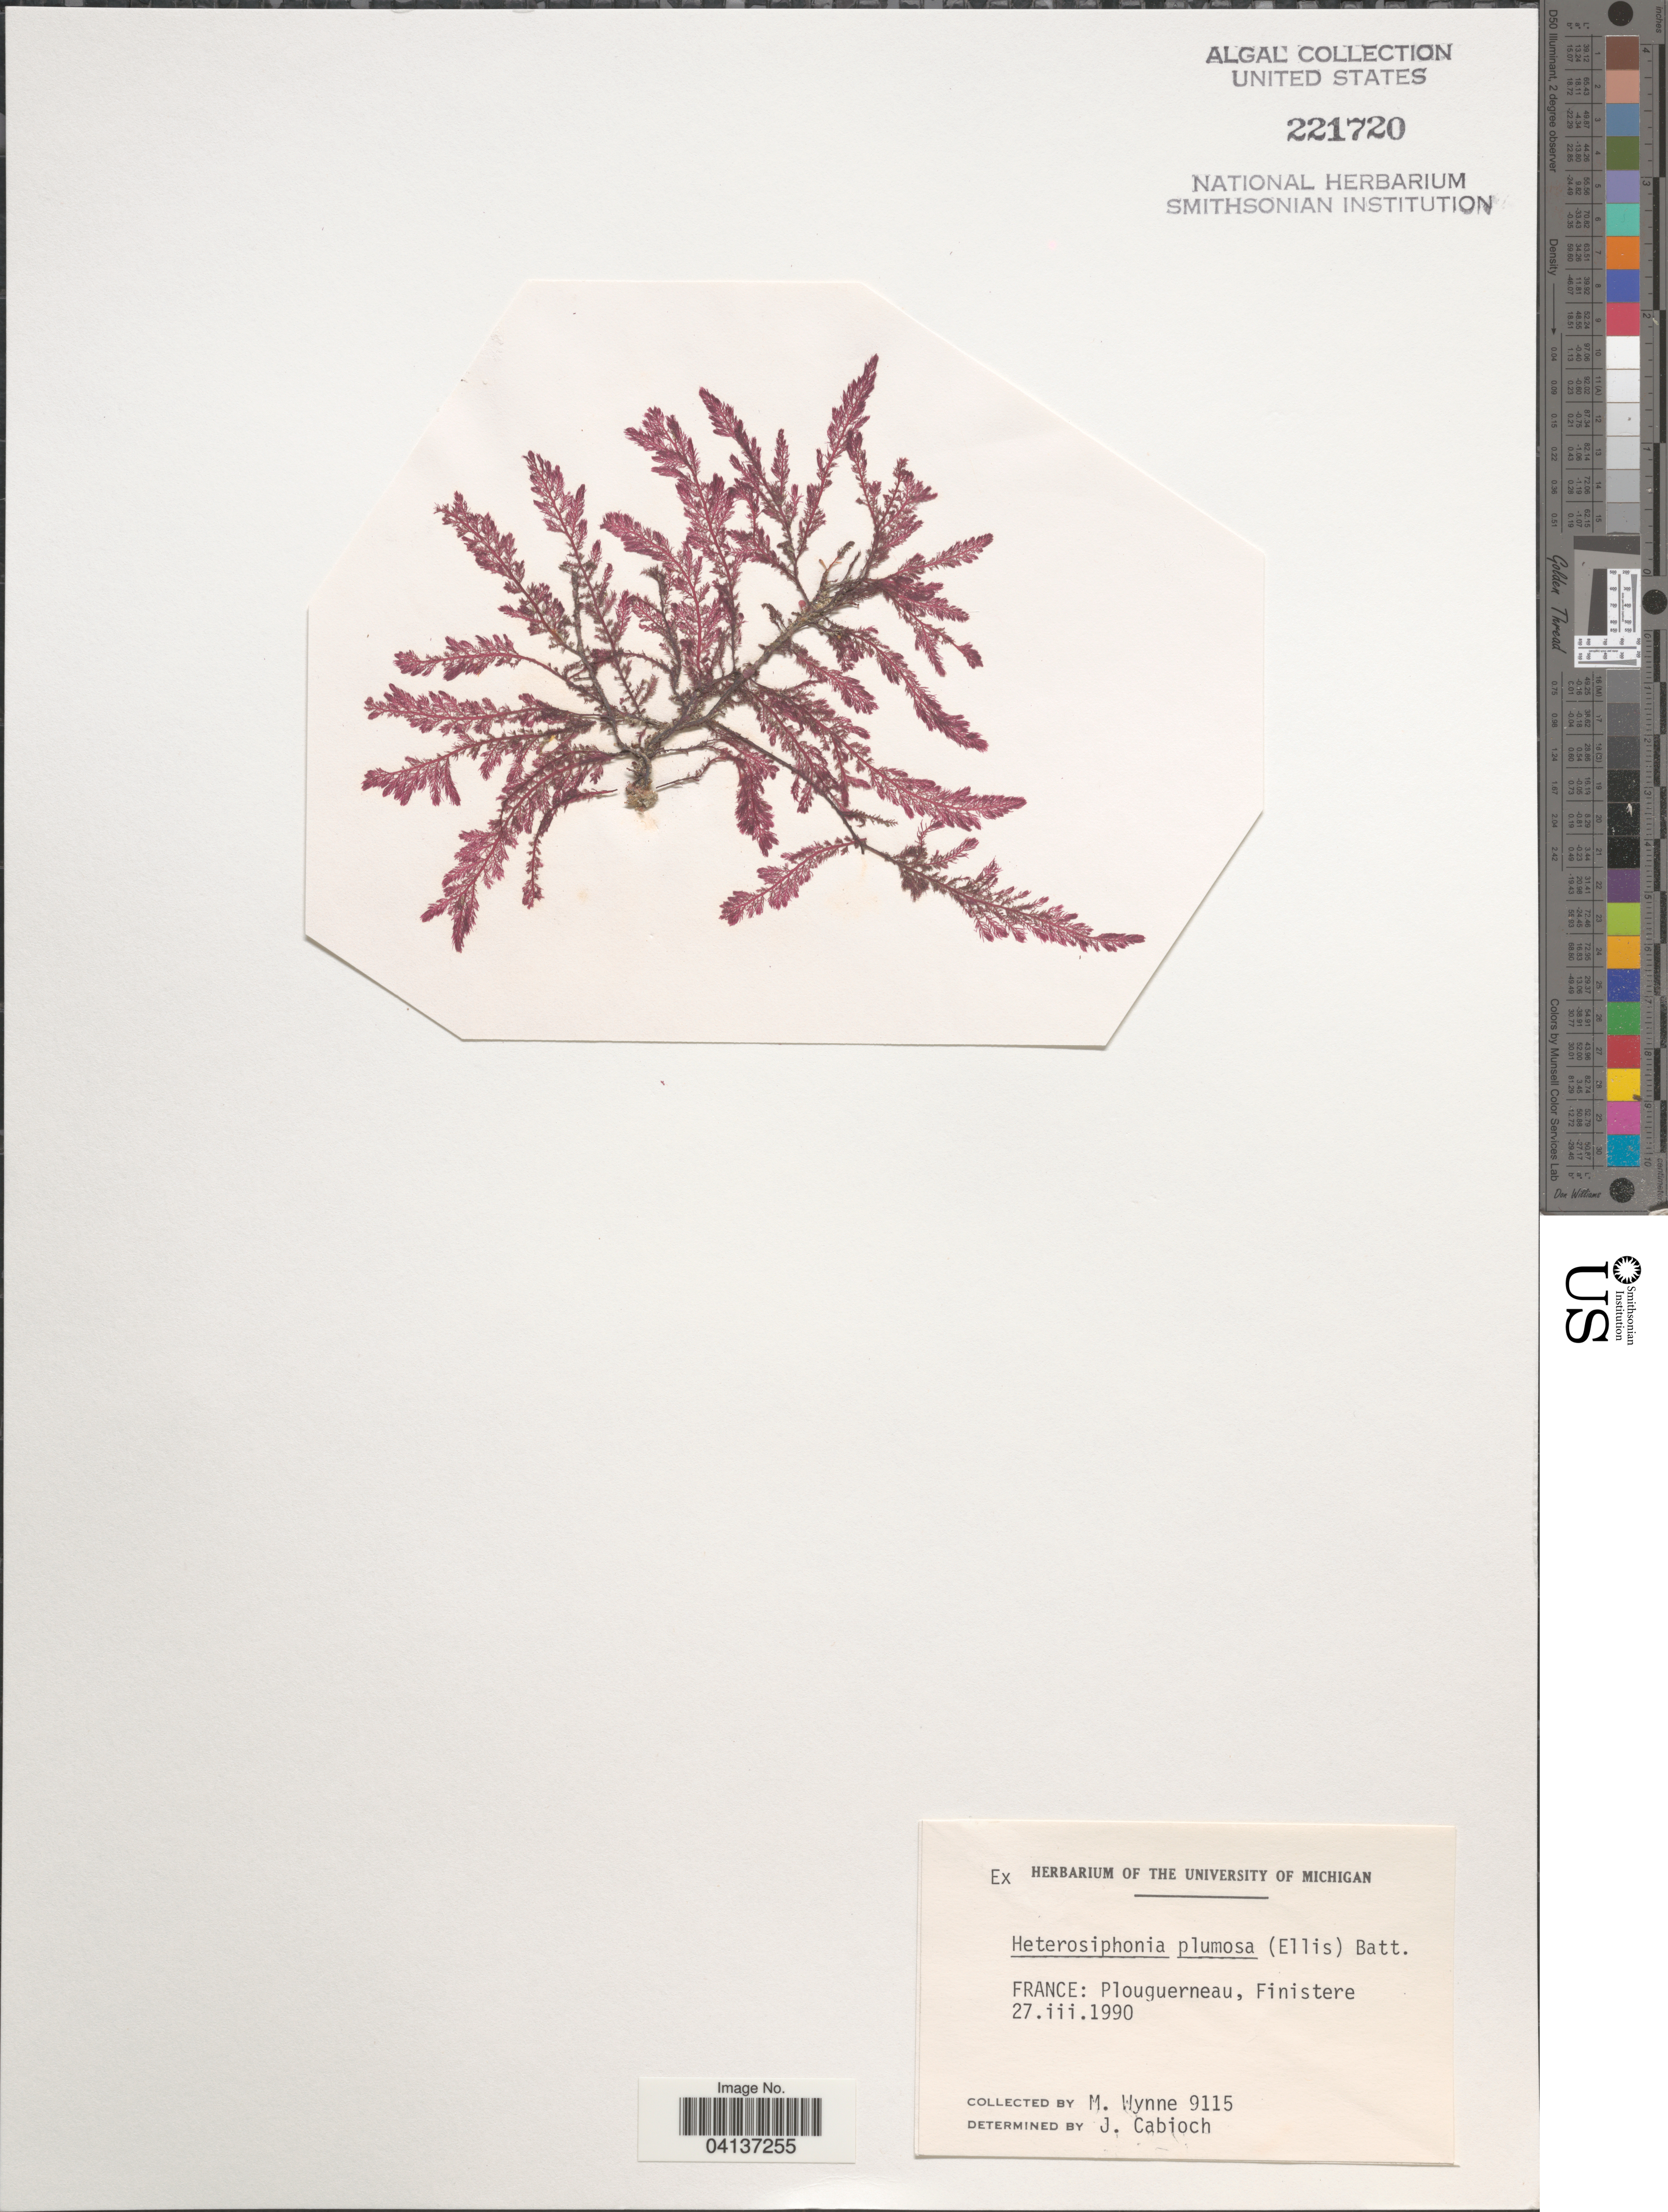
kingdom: Plantae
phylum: Rhodophyta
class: Florideophyceae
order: Ceramiales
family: Dasyaceae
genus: Heterosiphonia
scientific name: Heterosiphonia plumosa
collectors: M.J. Wynne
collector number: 9115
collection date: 1990-03-27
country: France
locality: Plouguerneau, Finistere.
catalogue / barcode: US 221720